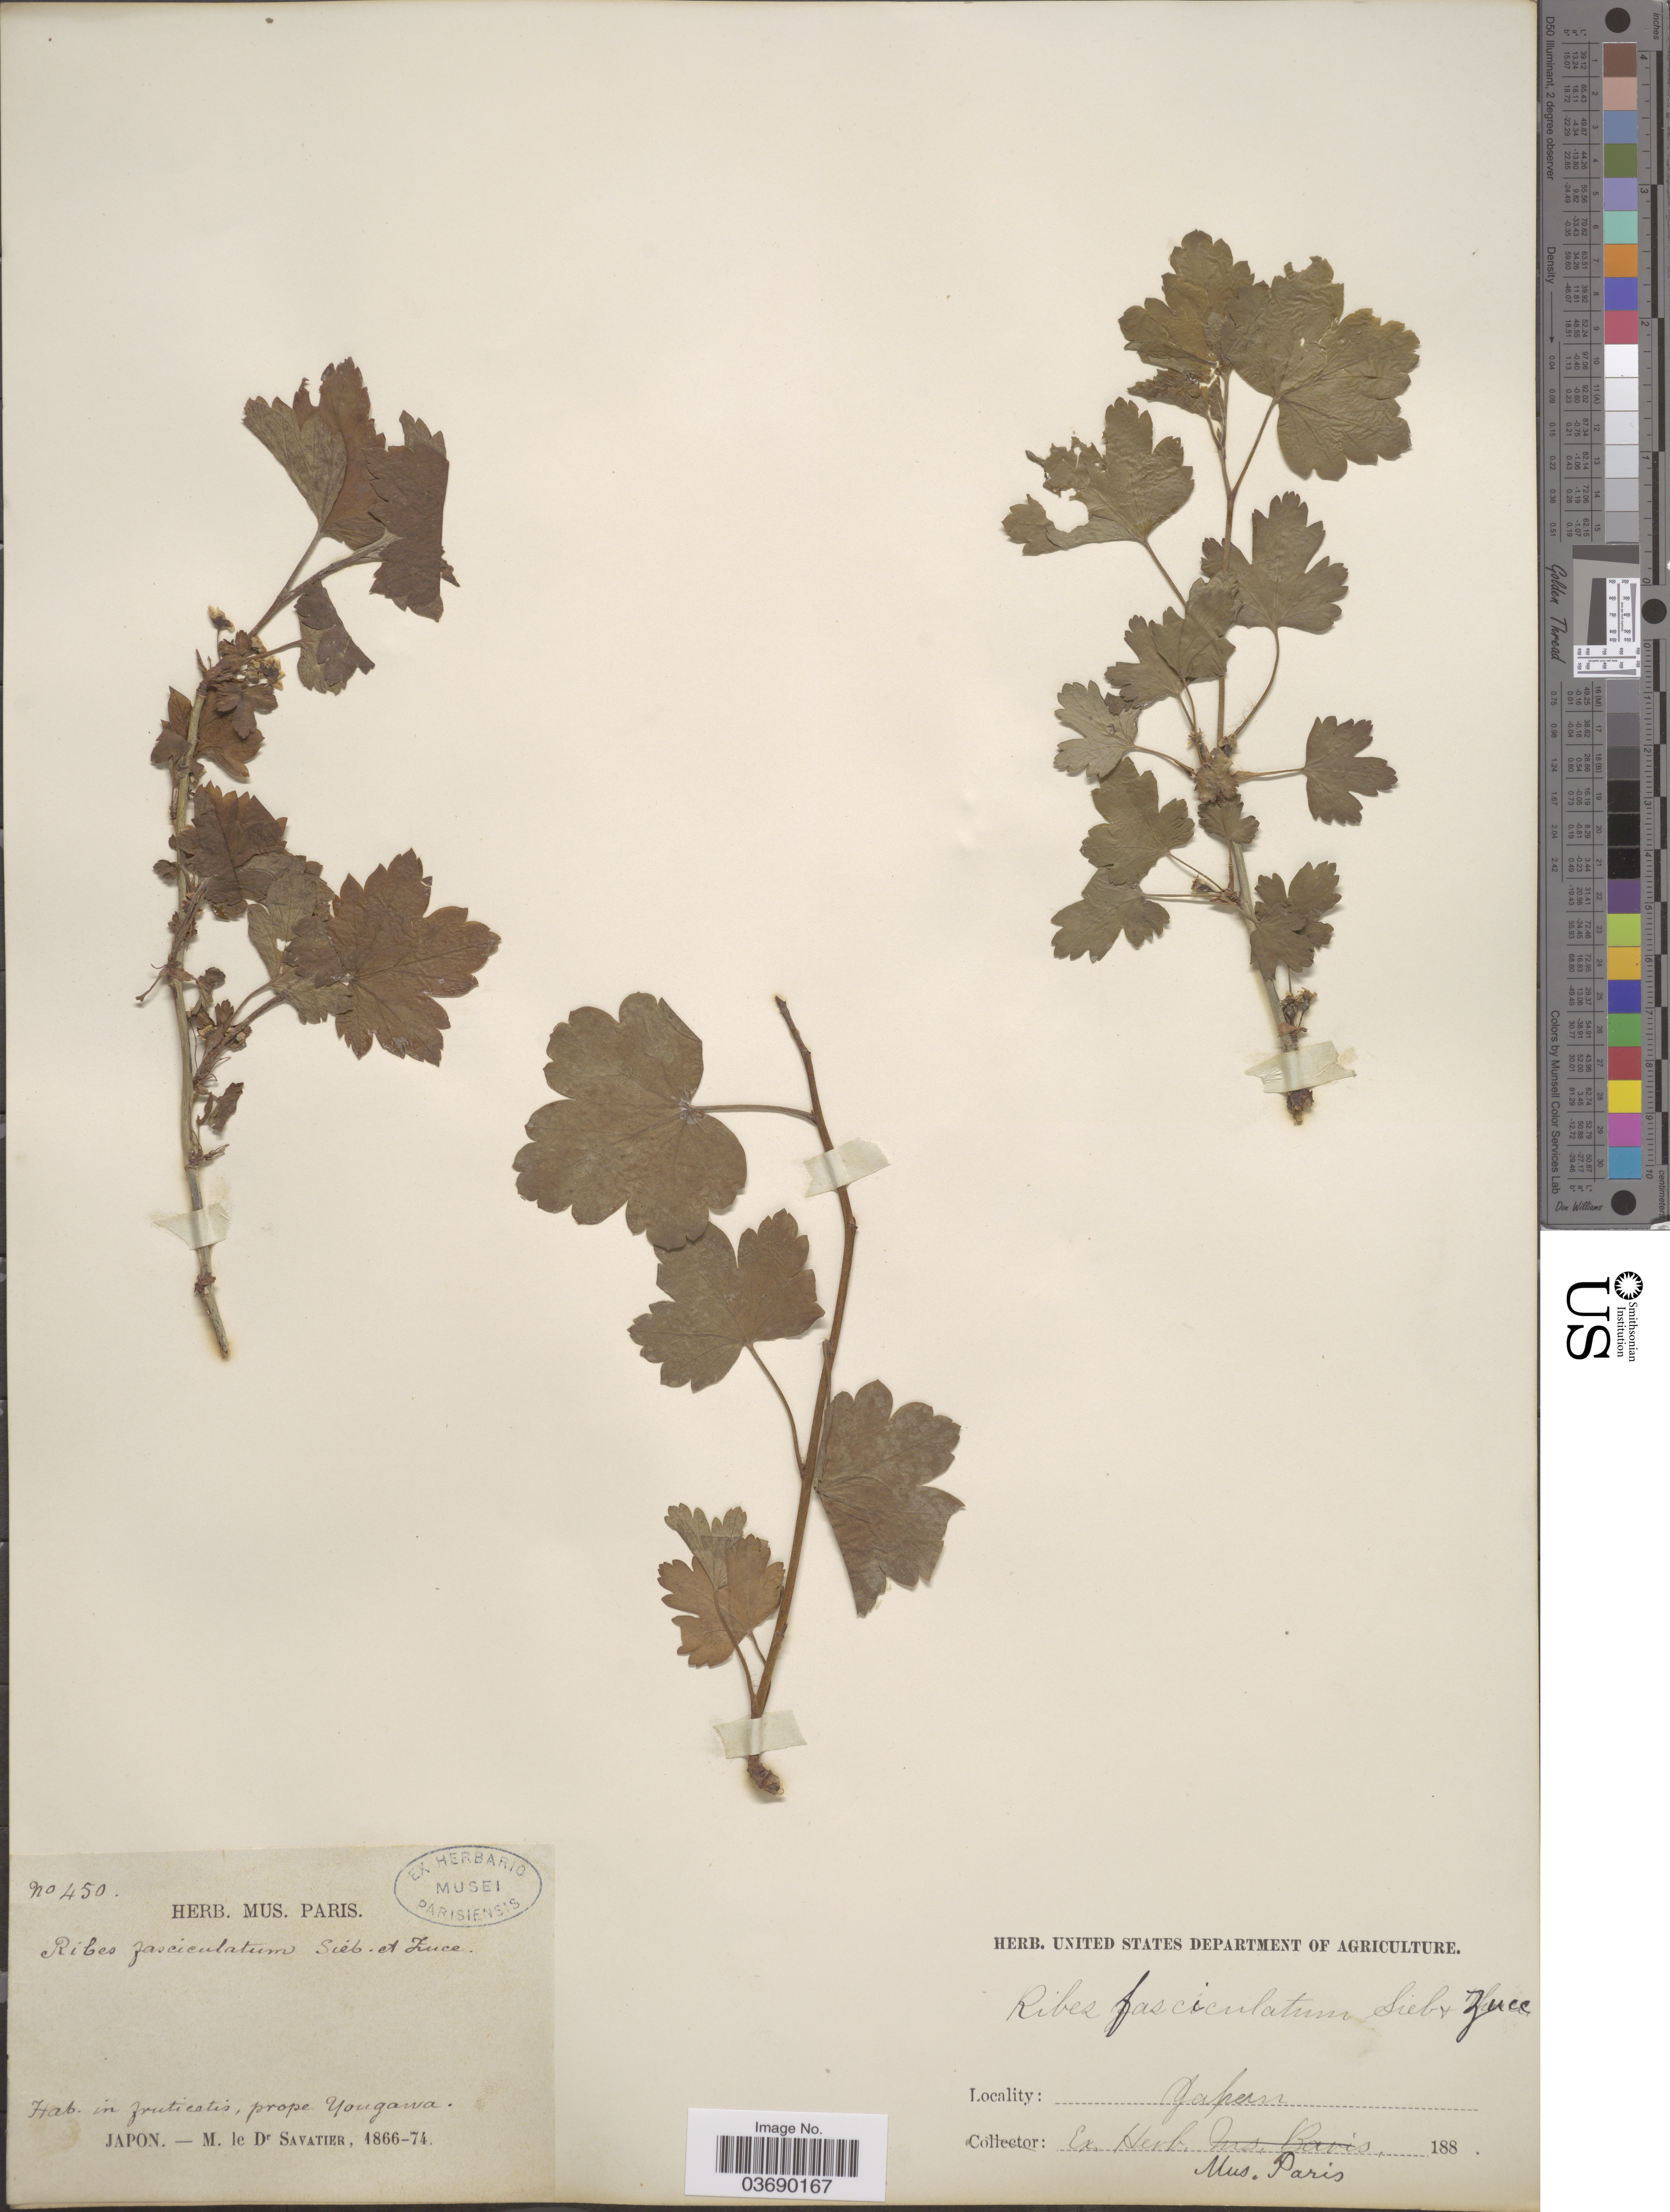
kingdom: Plantae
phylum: Tracheophyta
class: Magnoliopsida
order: Saxifragales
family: Grossulariaceae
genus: Ribes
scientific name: Ribes fasciculatum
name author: Siebold & Zucc.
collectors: M. Savatier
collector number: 450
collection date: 1866/1874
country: Japan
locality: Prope Yougawa*.